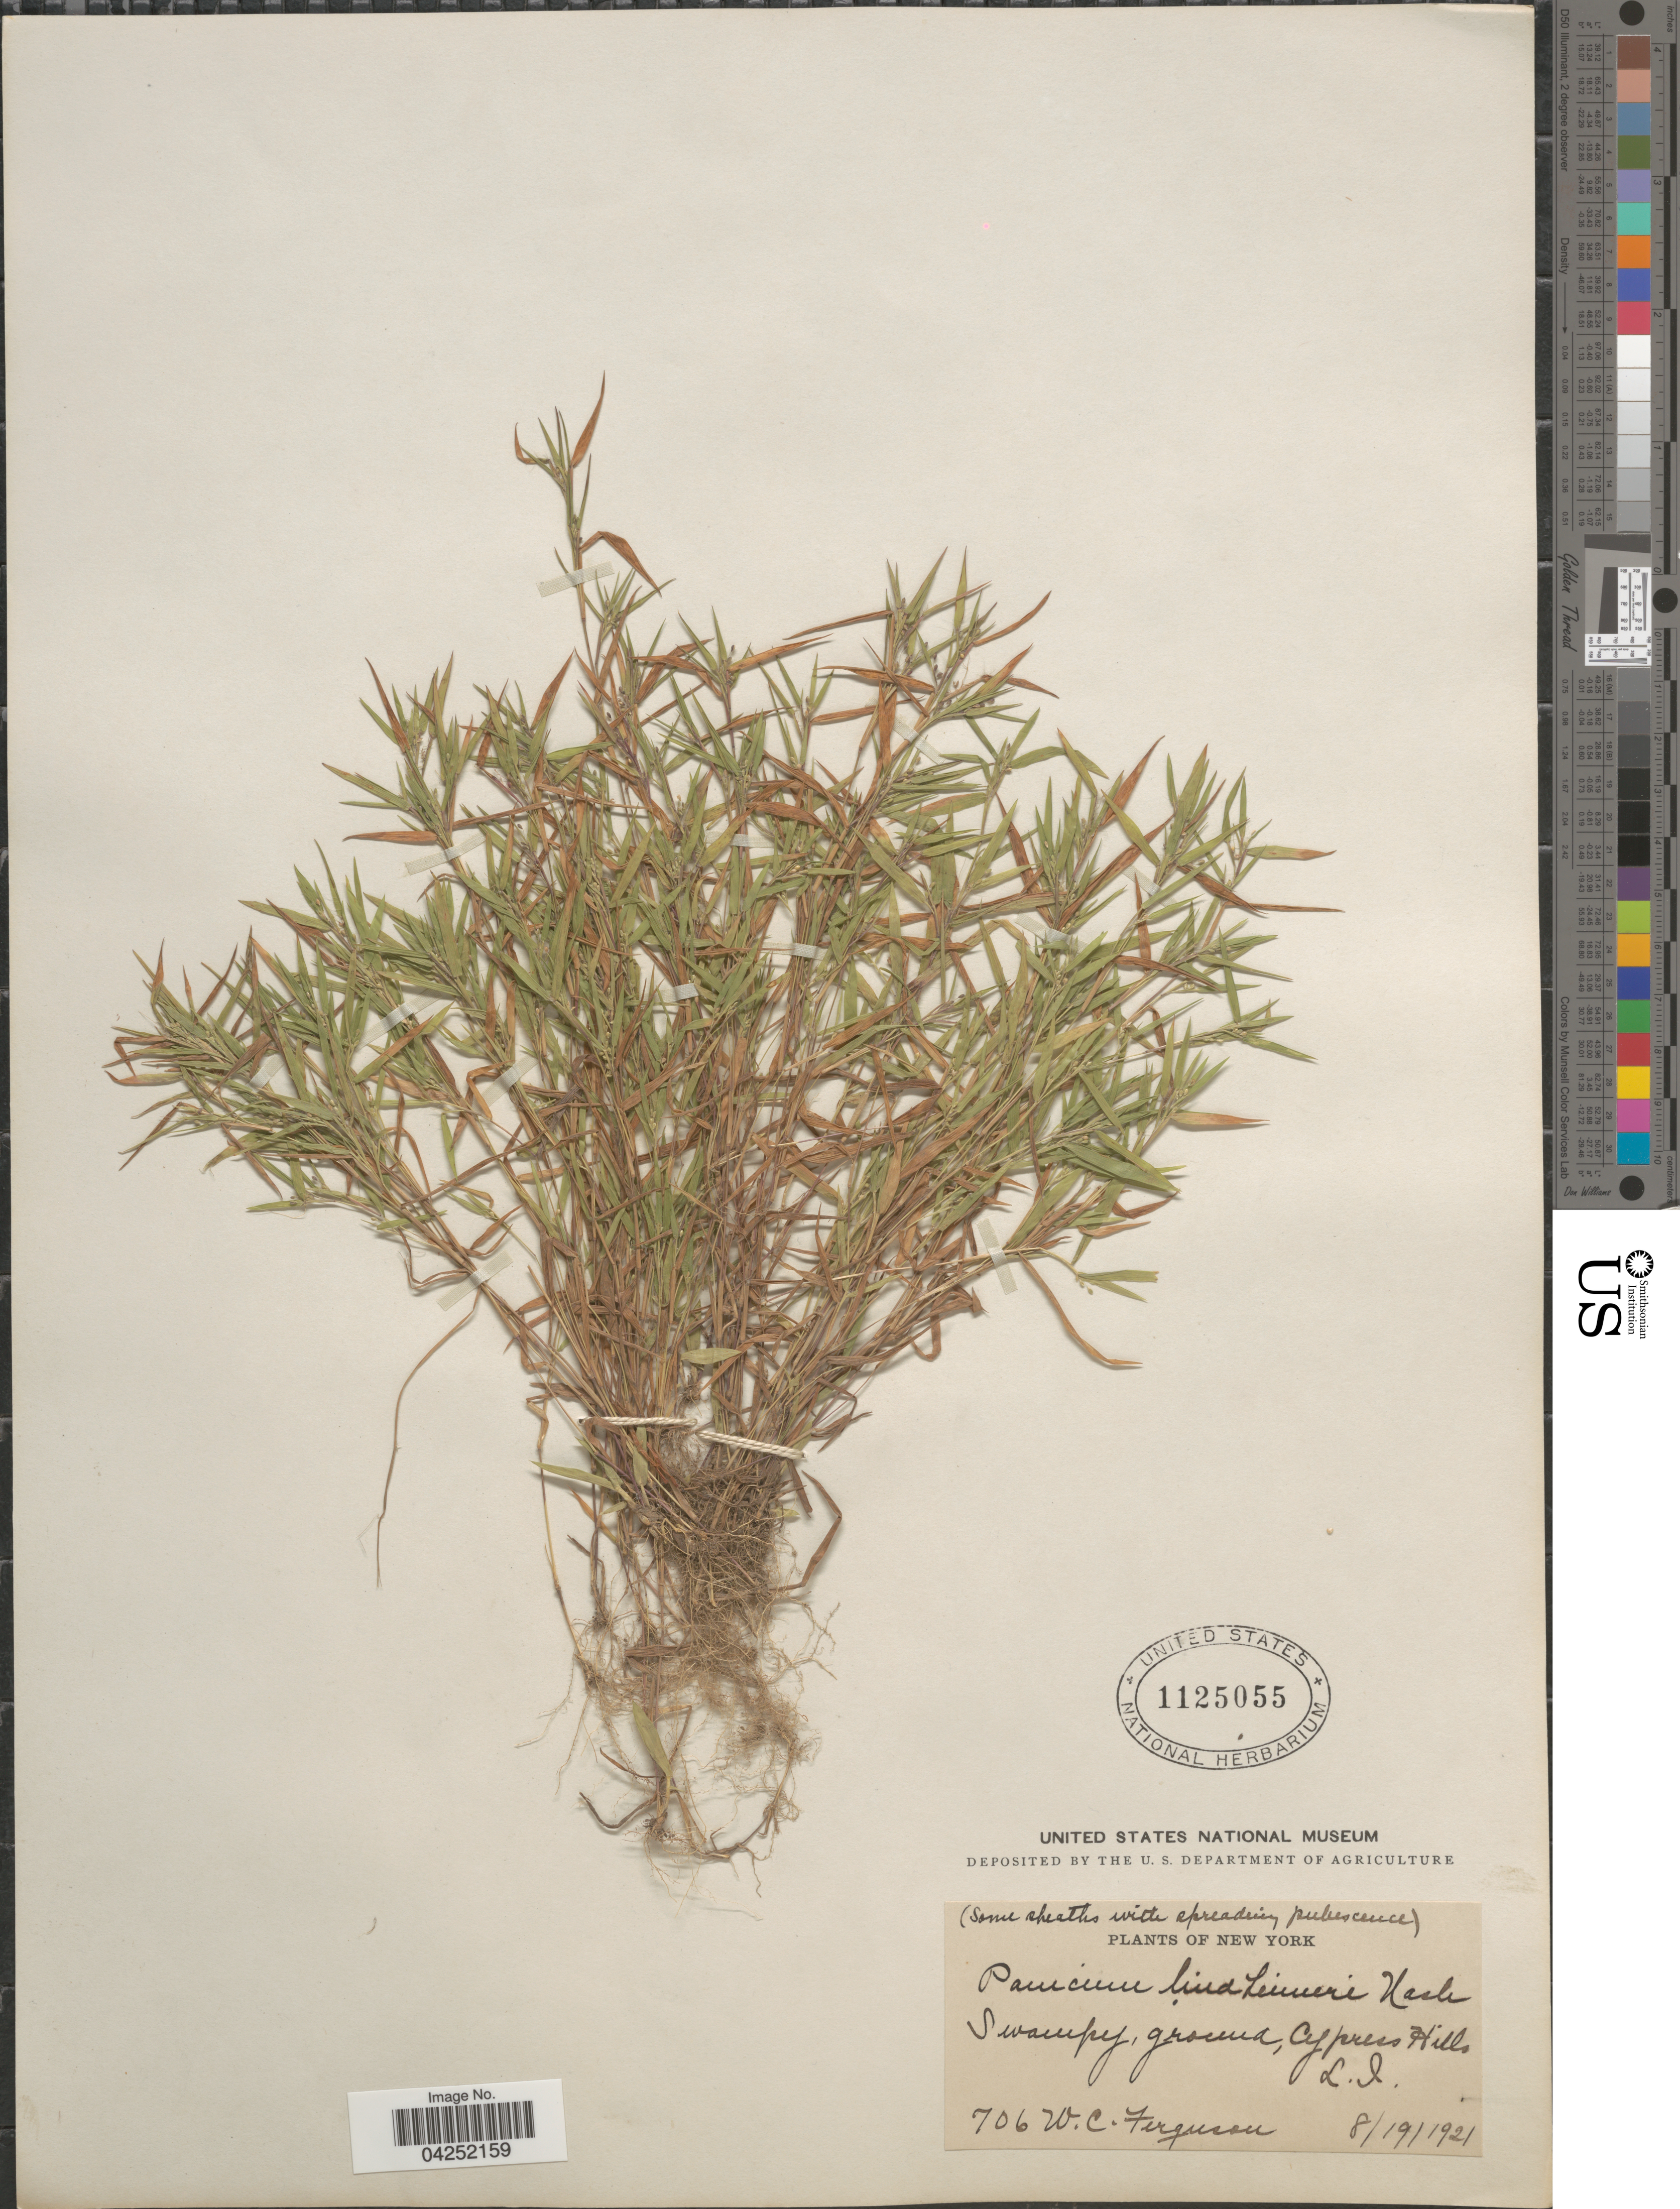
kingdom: Plantae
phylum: Tracheophyta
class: Liliopsida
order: Poales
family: Poaceae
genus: Dichanthelium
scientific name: Dichanthelium acuminatum var. lindheimeri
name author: (Nash) Gould & C.A. Clark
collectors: W. Ferguson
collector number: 706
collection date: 1921-08-19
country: United States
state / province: New York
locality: Swampy, ground, Cypress Hills, L.I.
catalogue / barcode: US 1125055